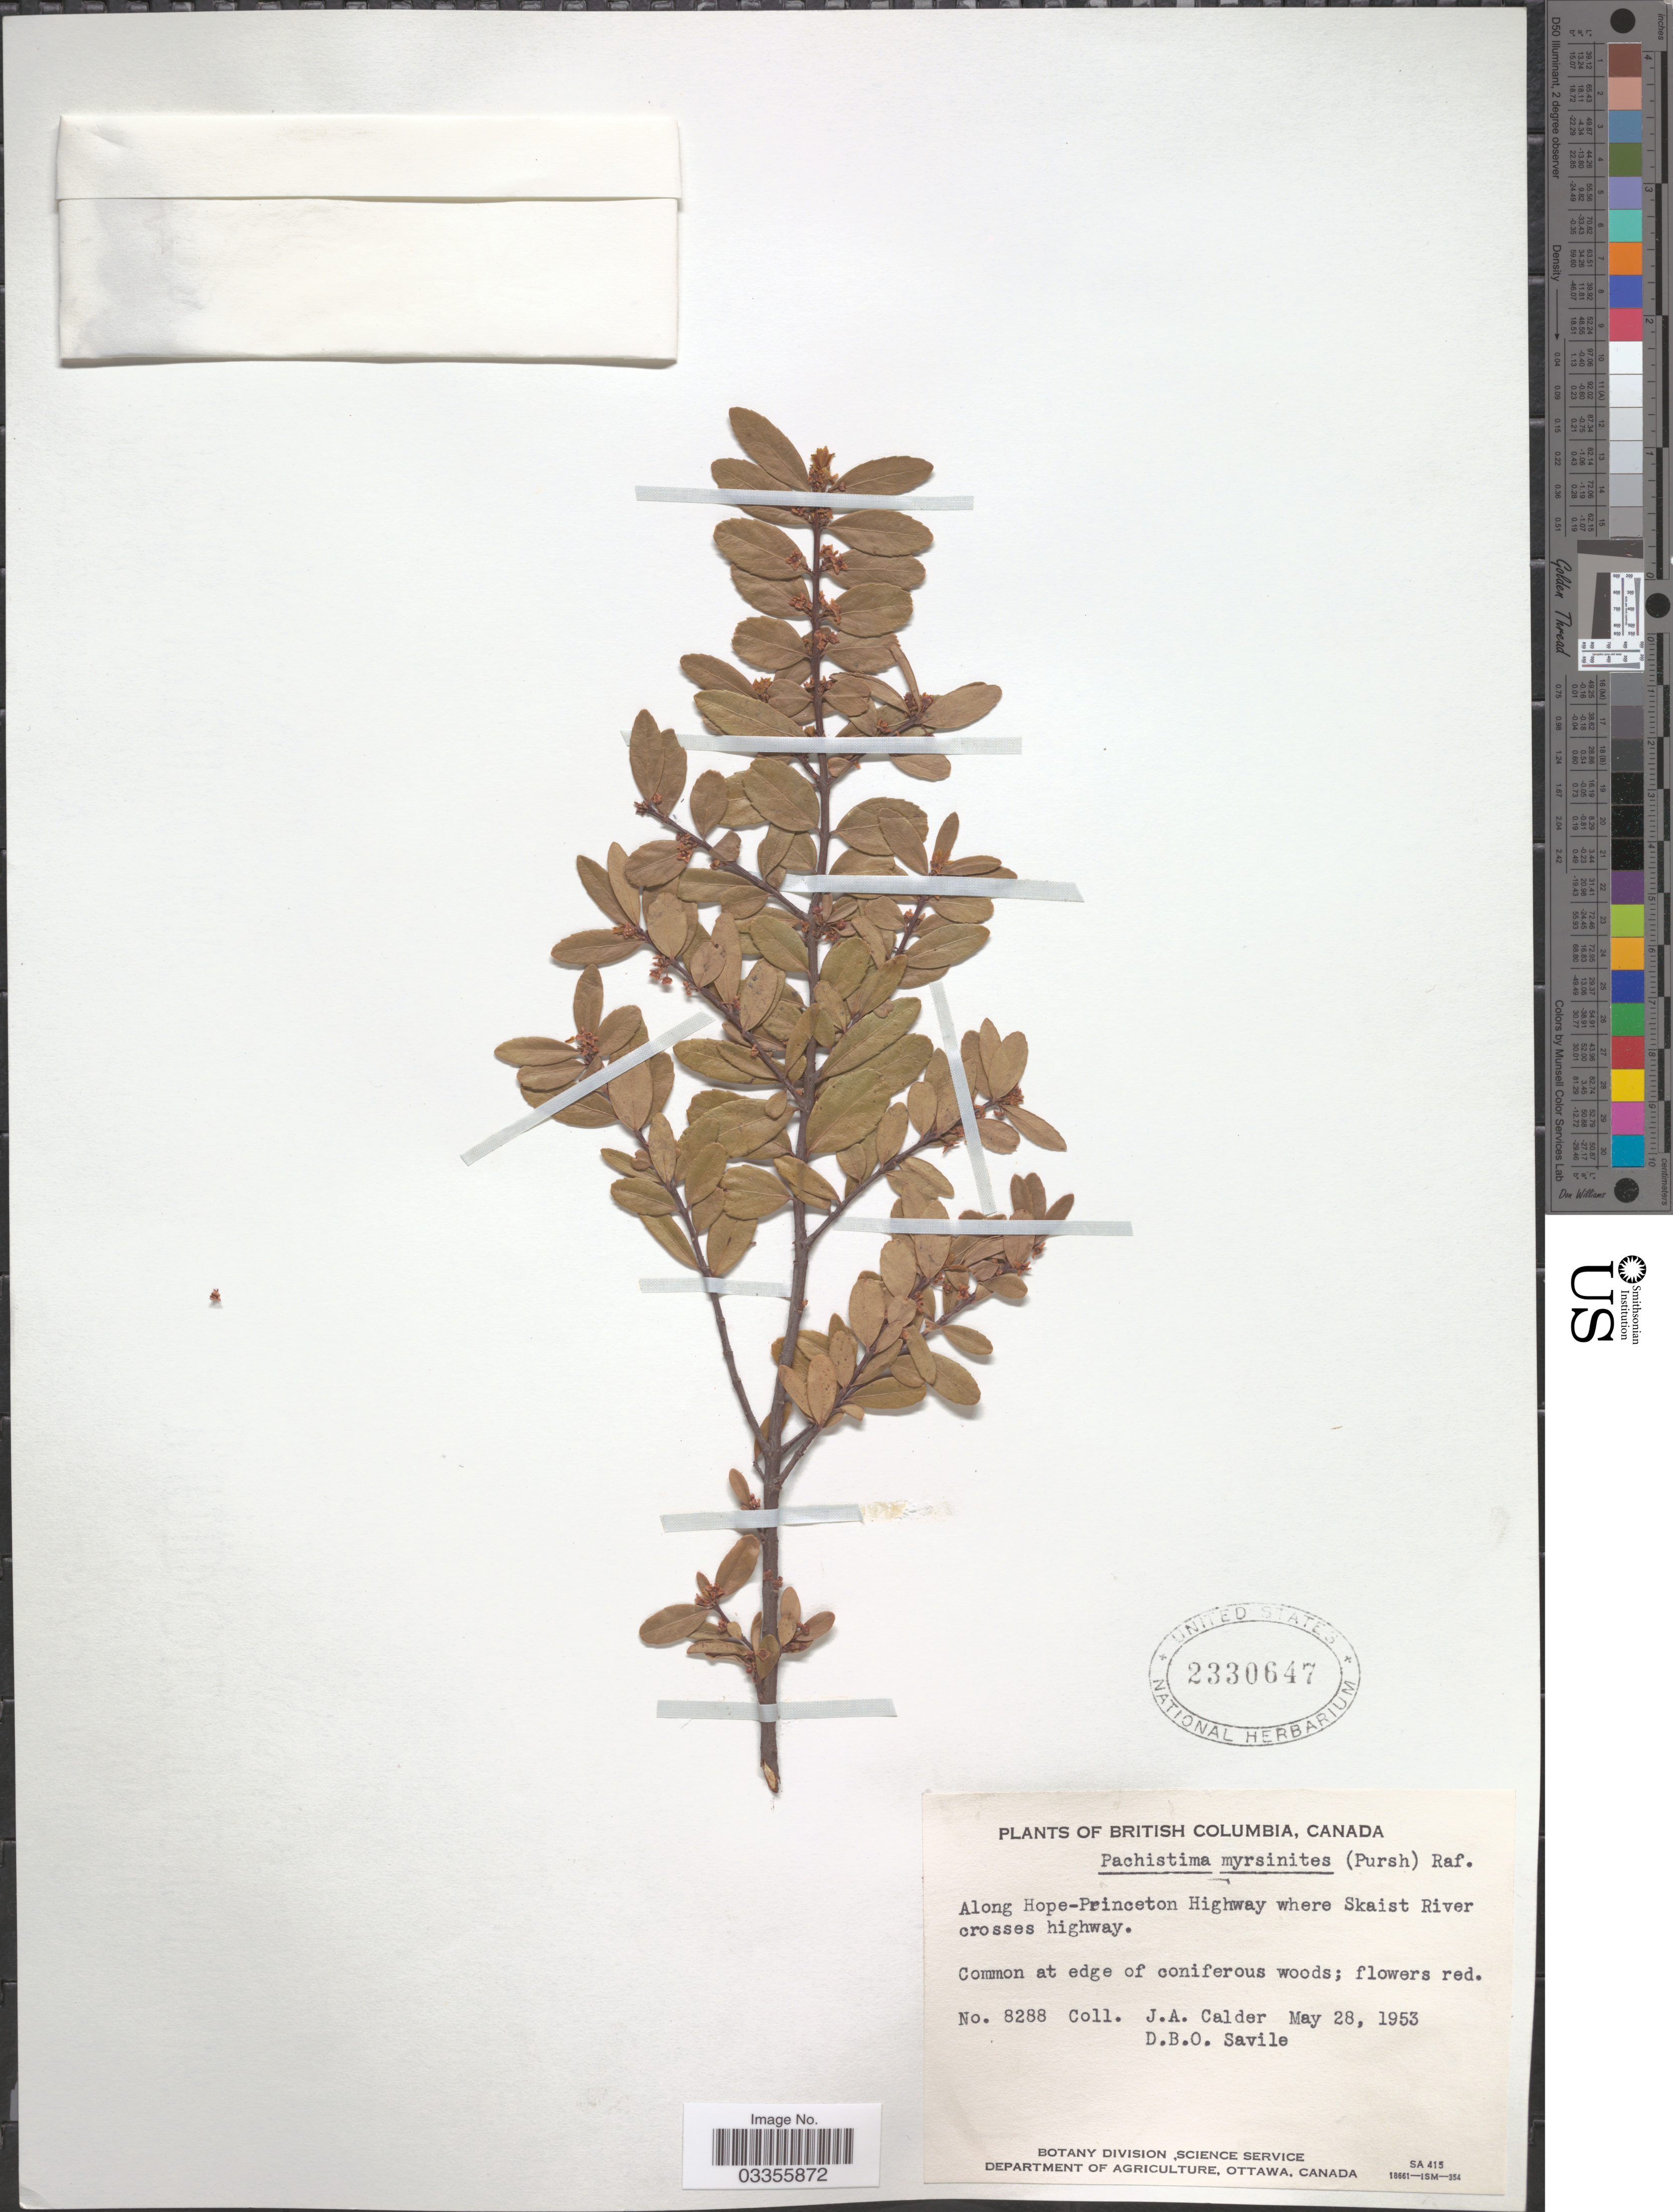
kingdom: Plantae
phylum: Tracheophyta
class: Magnoliopsida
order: Celastrales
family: Celastraceae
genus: Paxistima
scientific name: Paxistima myrsinites subsp. myrsinites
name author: (Pursh) Raf.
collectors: J. A. Calder & D. Savile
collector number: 8288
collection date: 1953-05-28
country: Canada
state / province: British Columbia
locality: Along Hope-Princeton Highway where Skaist River crosses highway.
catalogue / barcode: US 2330647